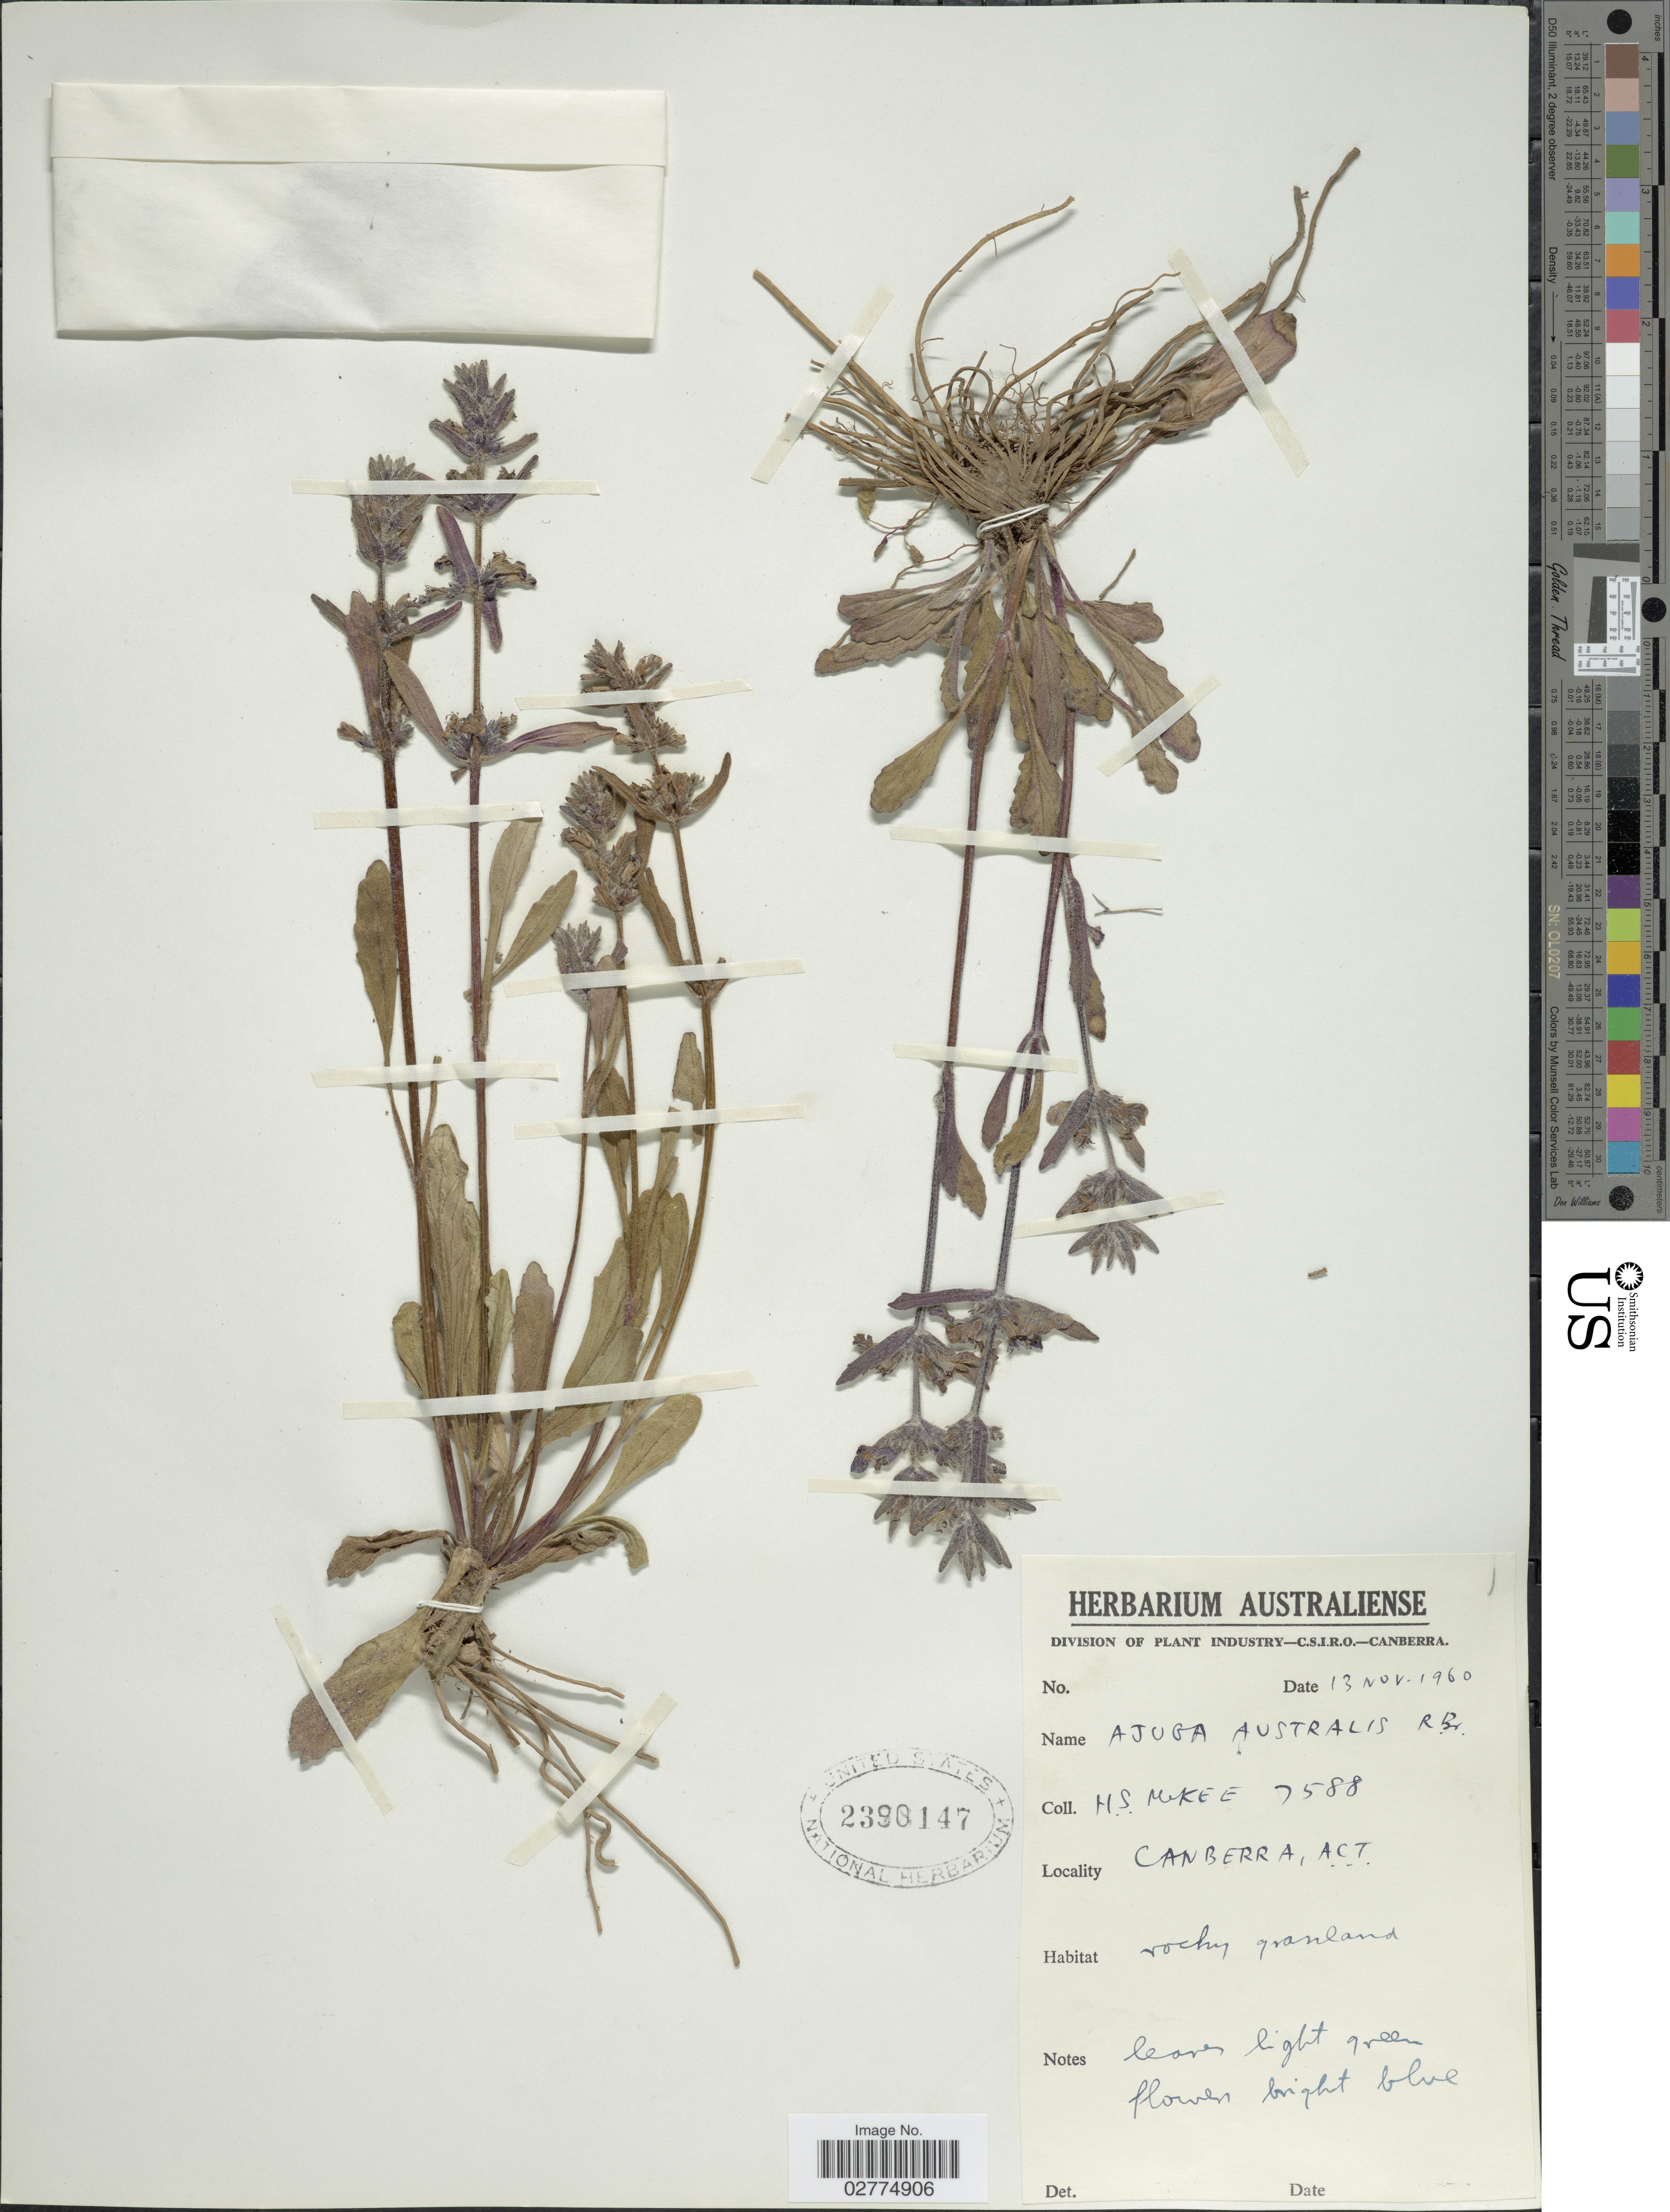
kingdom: Plantae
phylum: Tracheophyta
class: Magnoliopsida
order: Lamiales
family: Lamiaceae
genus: Ajuga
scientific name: Ajuga australis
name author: R. Br.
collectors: H. S. McKee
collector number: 7588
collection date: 1960-11-13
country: Australia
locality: Canberra, ACT.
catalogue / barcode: US 2390147